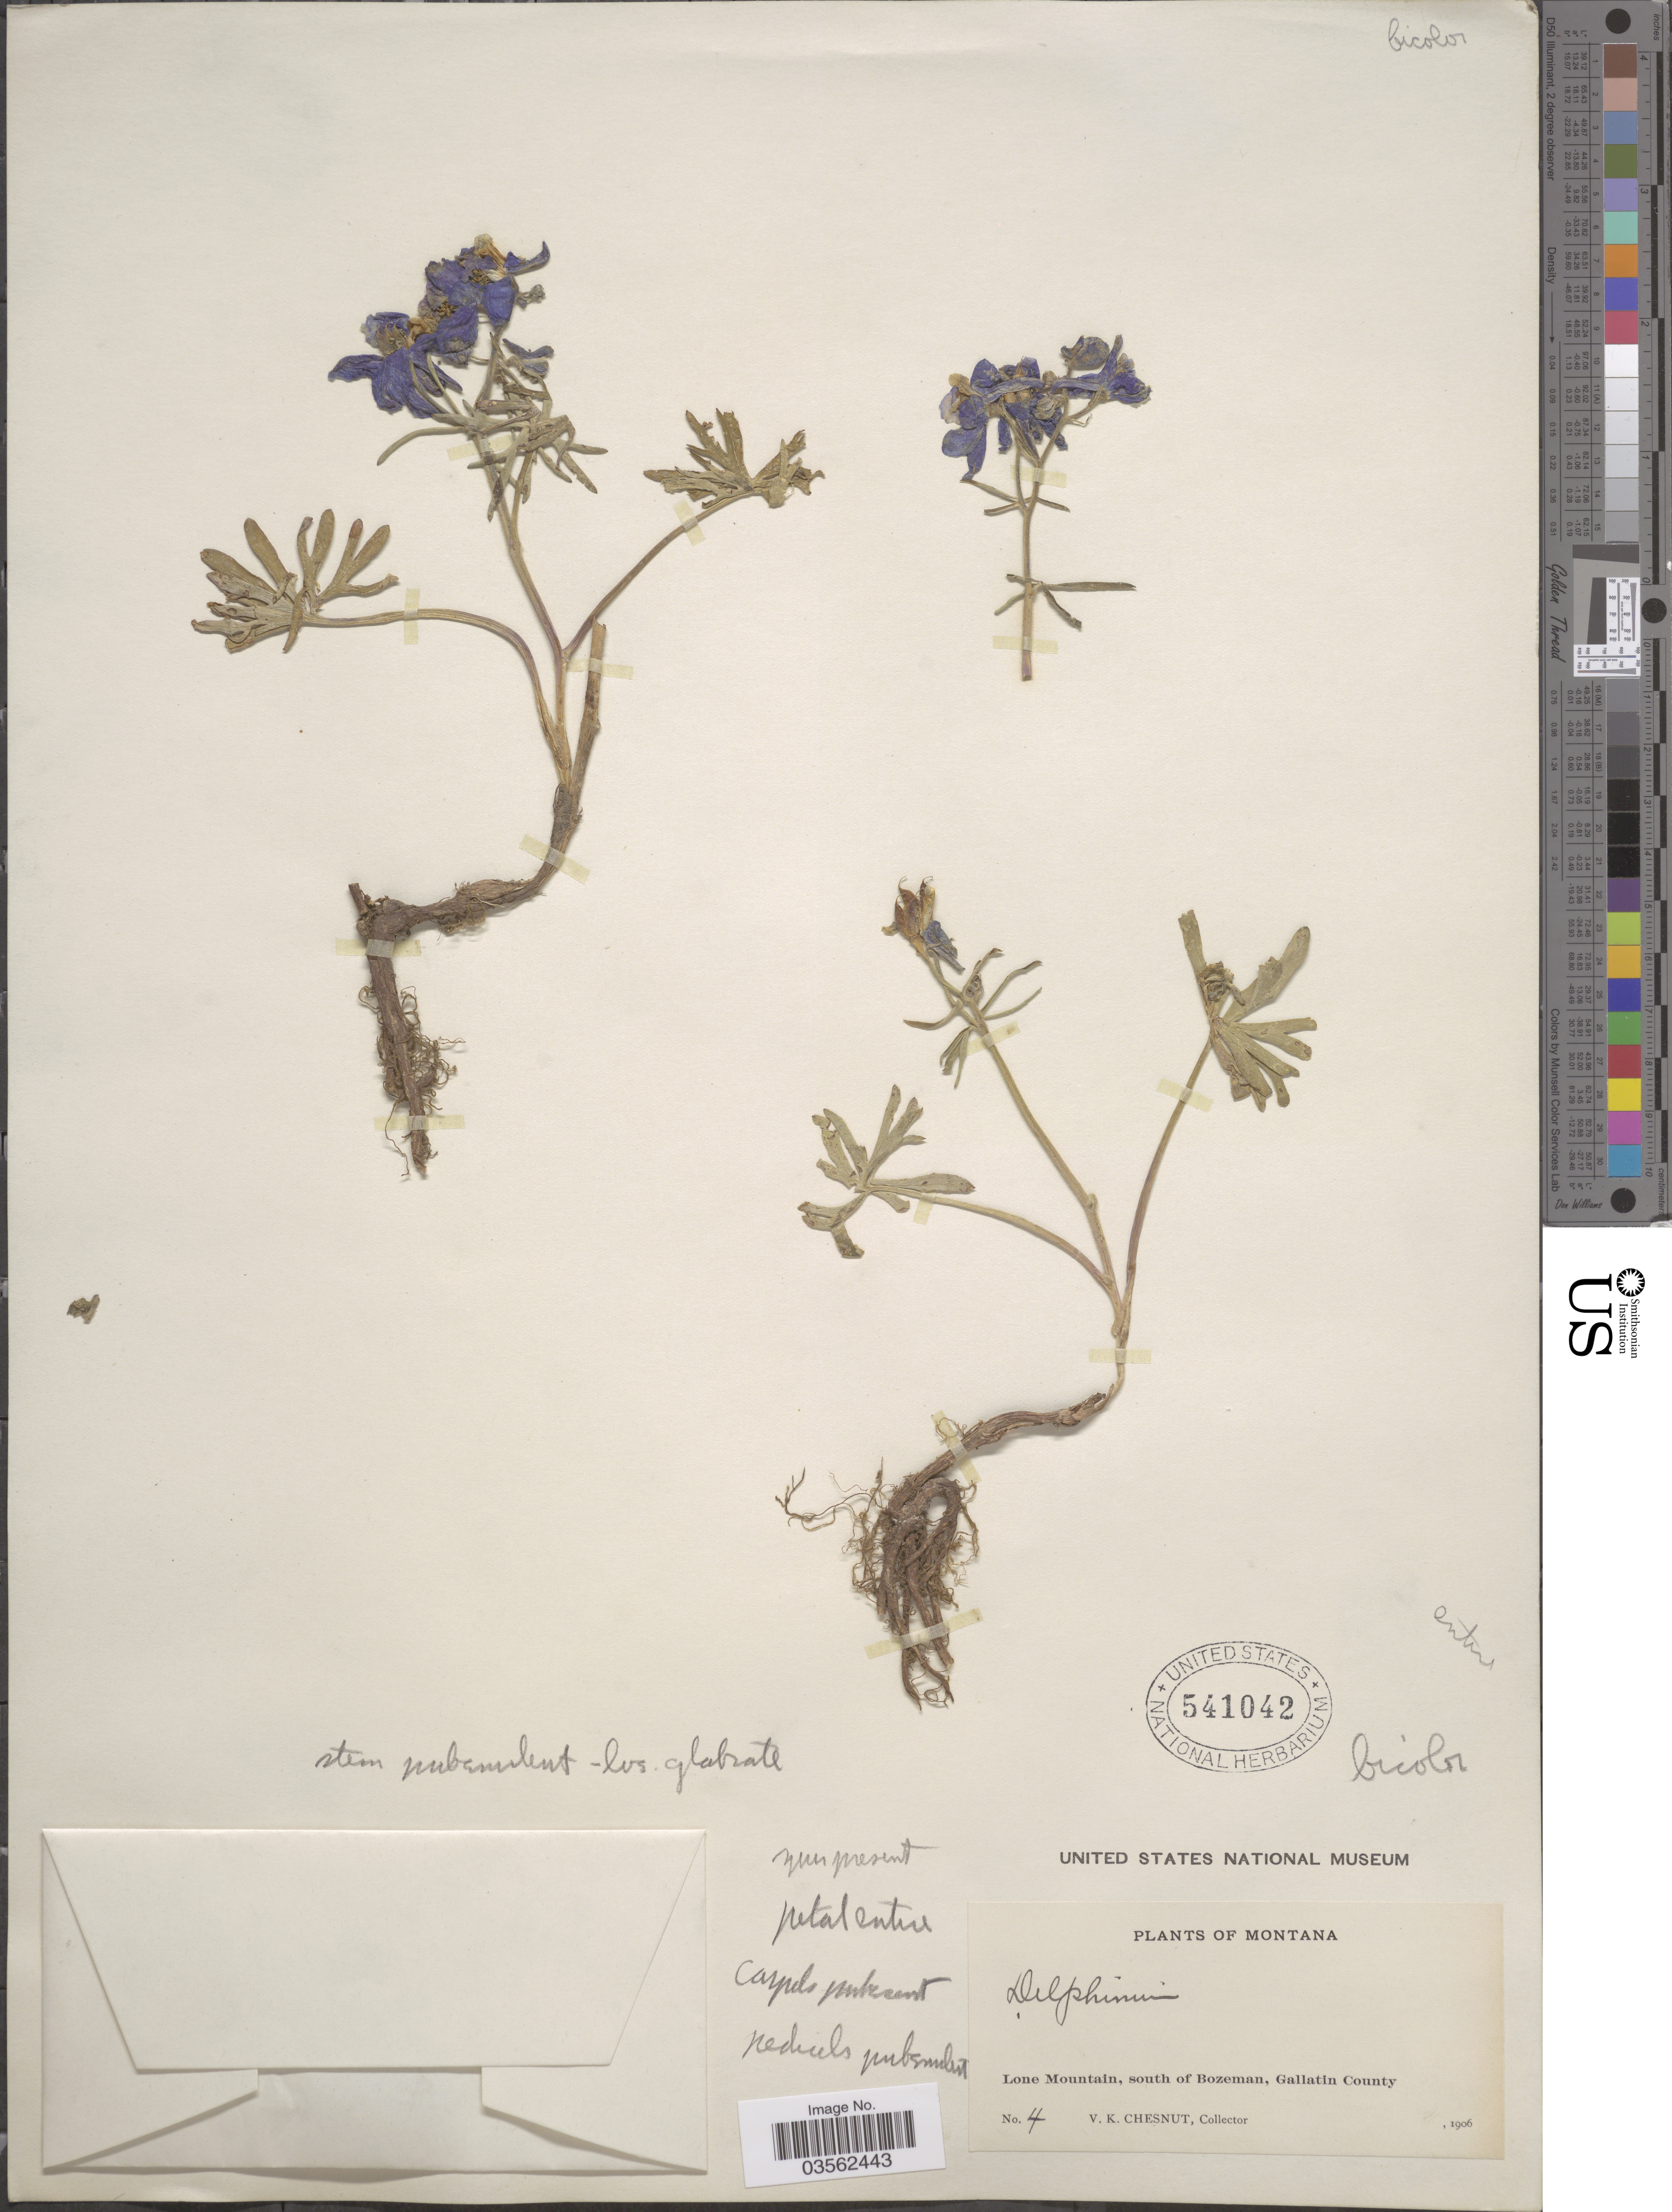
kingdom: Plantae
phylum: Tracheophyta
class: Magnoliopsida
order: Ranunculales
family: Ranunculaceae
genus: Delphinium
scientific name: Delphinium bicolor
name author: Nutt.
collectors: V. Chesnut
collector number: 4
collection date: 1906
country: United States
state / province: Montana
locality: Lone Mountain, south of Bozeman, Gallatin County.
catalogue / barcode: US 541042